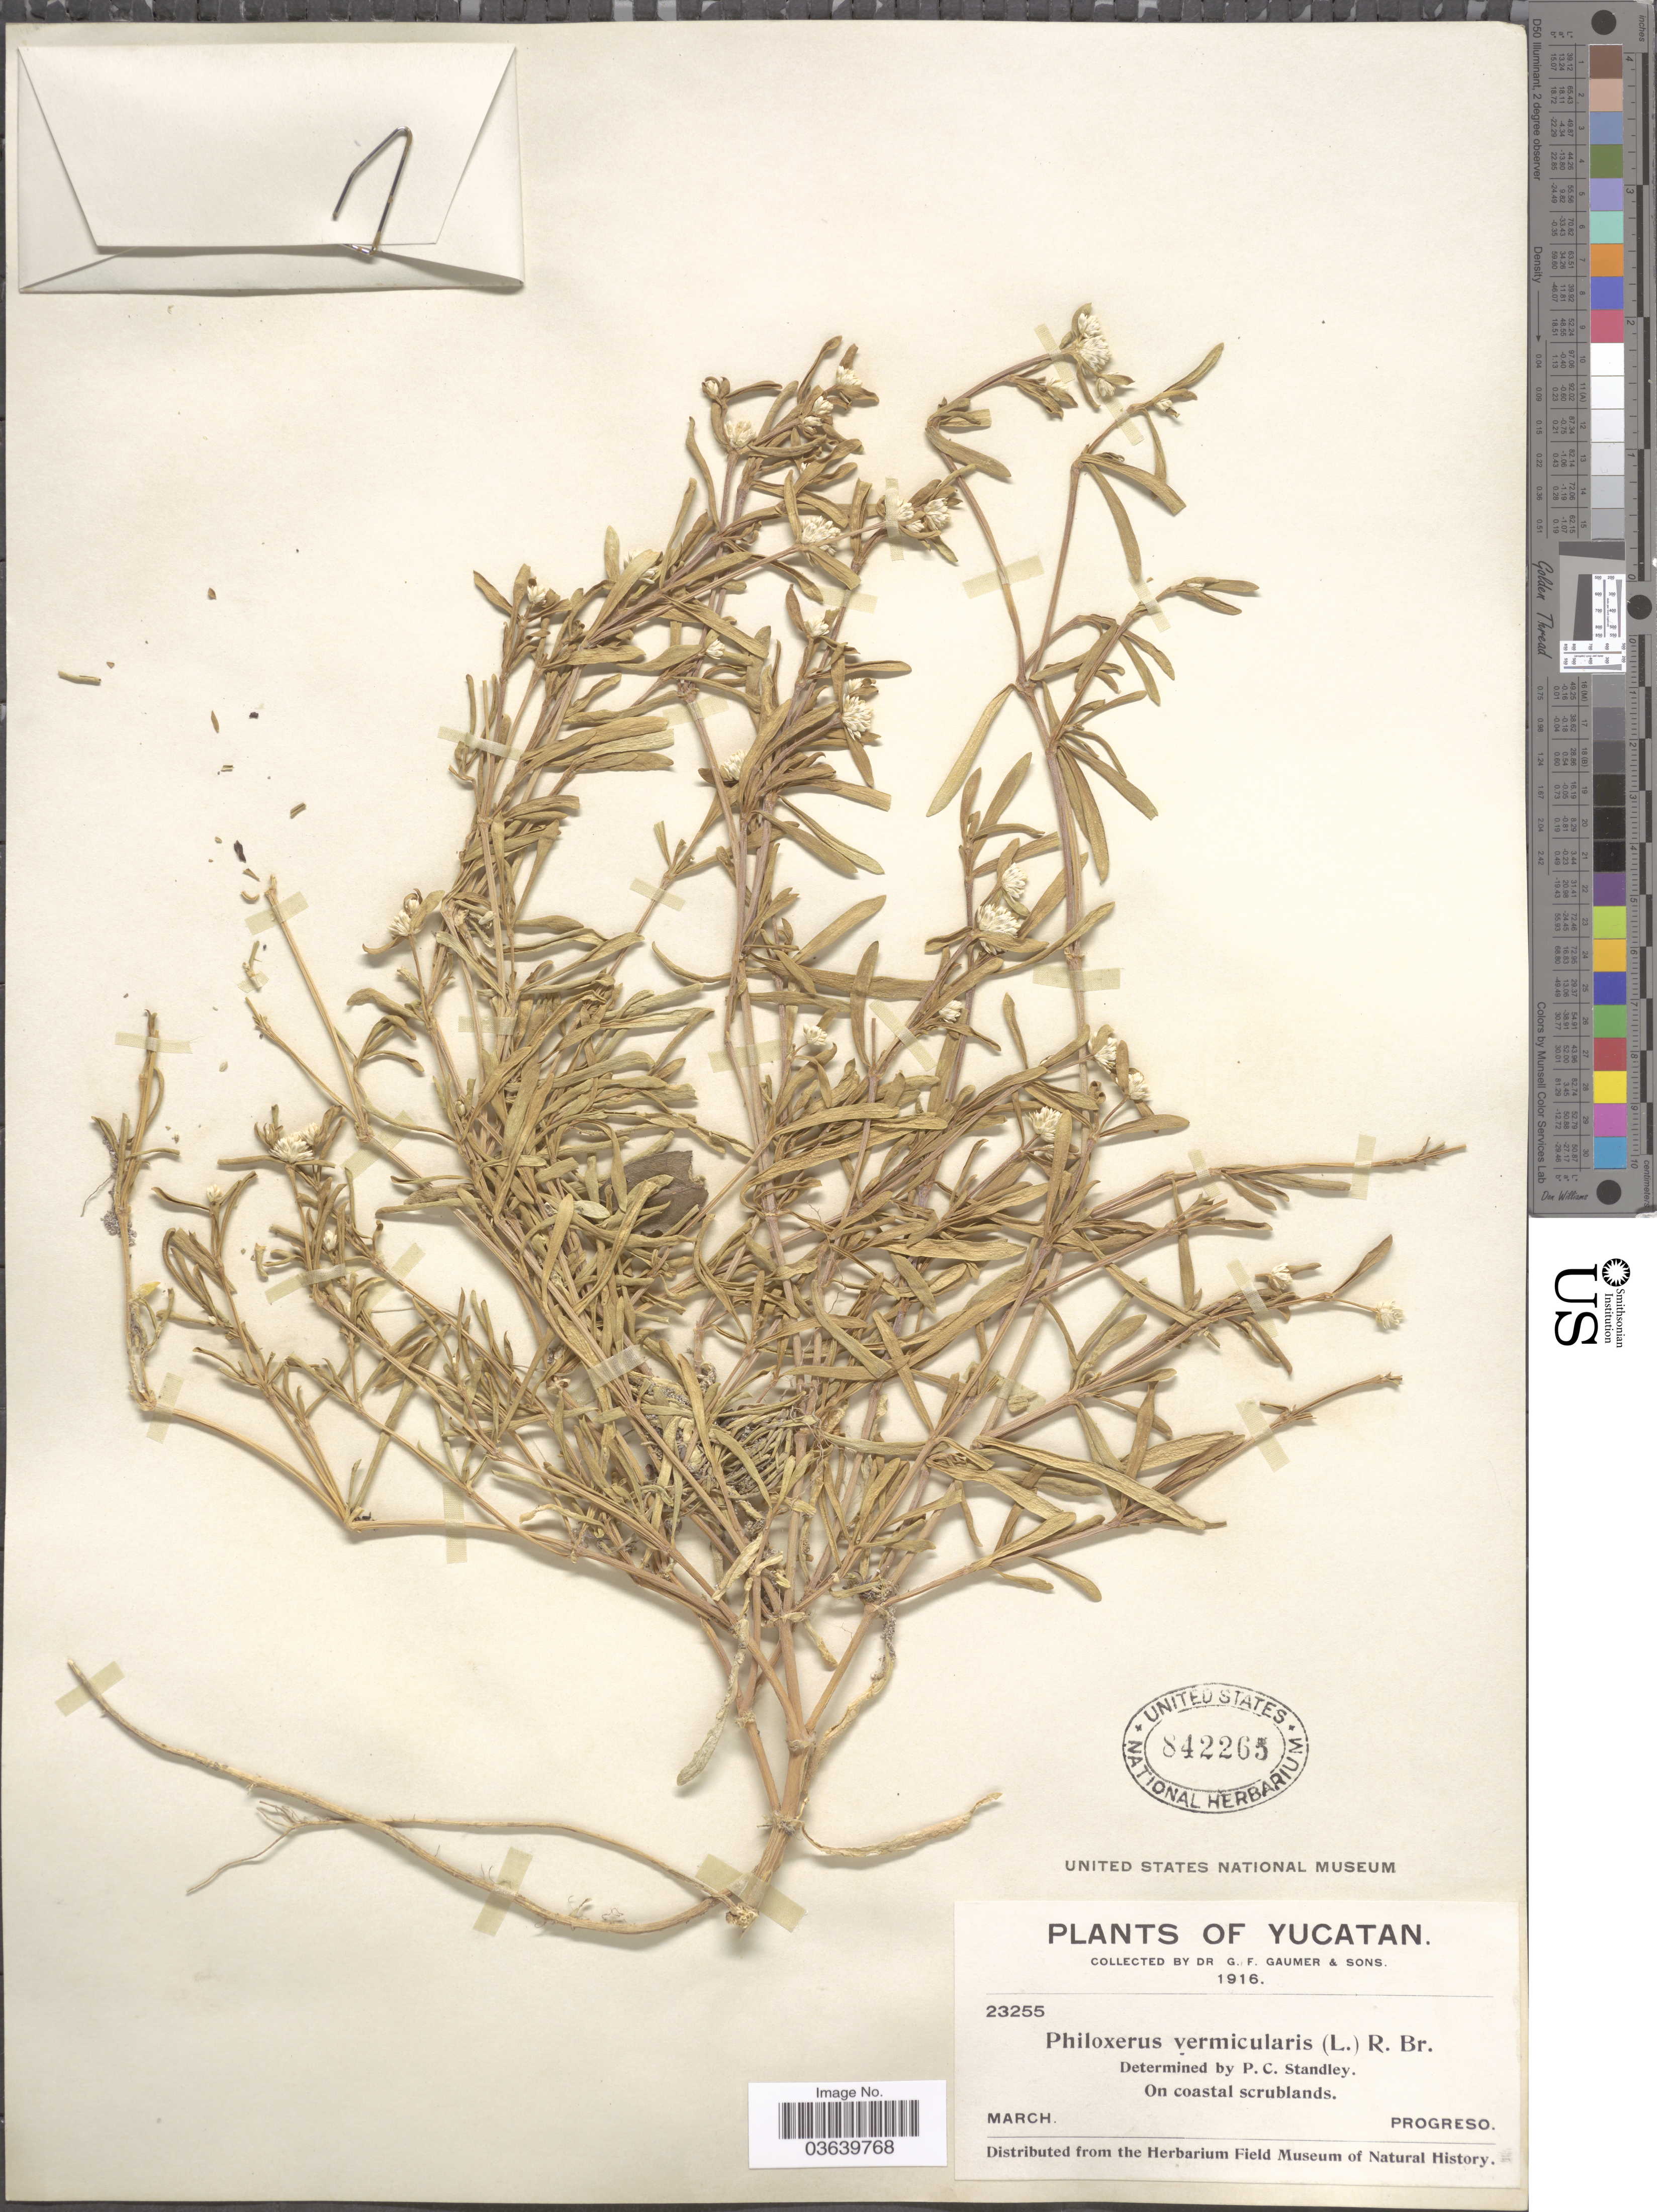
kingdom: Plantae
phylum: Tracheophyta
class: Magnoliopsida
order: Caryophyllales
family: Amaranthaceae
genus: Gomphrena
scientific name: Gomphrena vermicularis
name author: L.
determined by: Strong, Mark T., (BOT), Smithsonian Institution - National Museum of Natural History (UNITED STATES)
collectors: G. F. Gaumer & Sons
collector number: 23255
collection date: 1916-03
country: Mexico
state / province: Yucatán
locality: On coastal scrublands. Progreso.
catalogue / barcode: US 842265